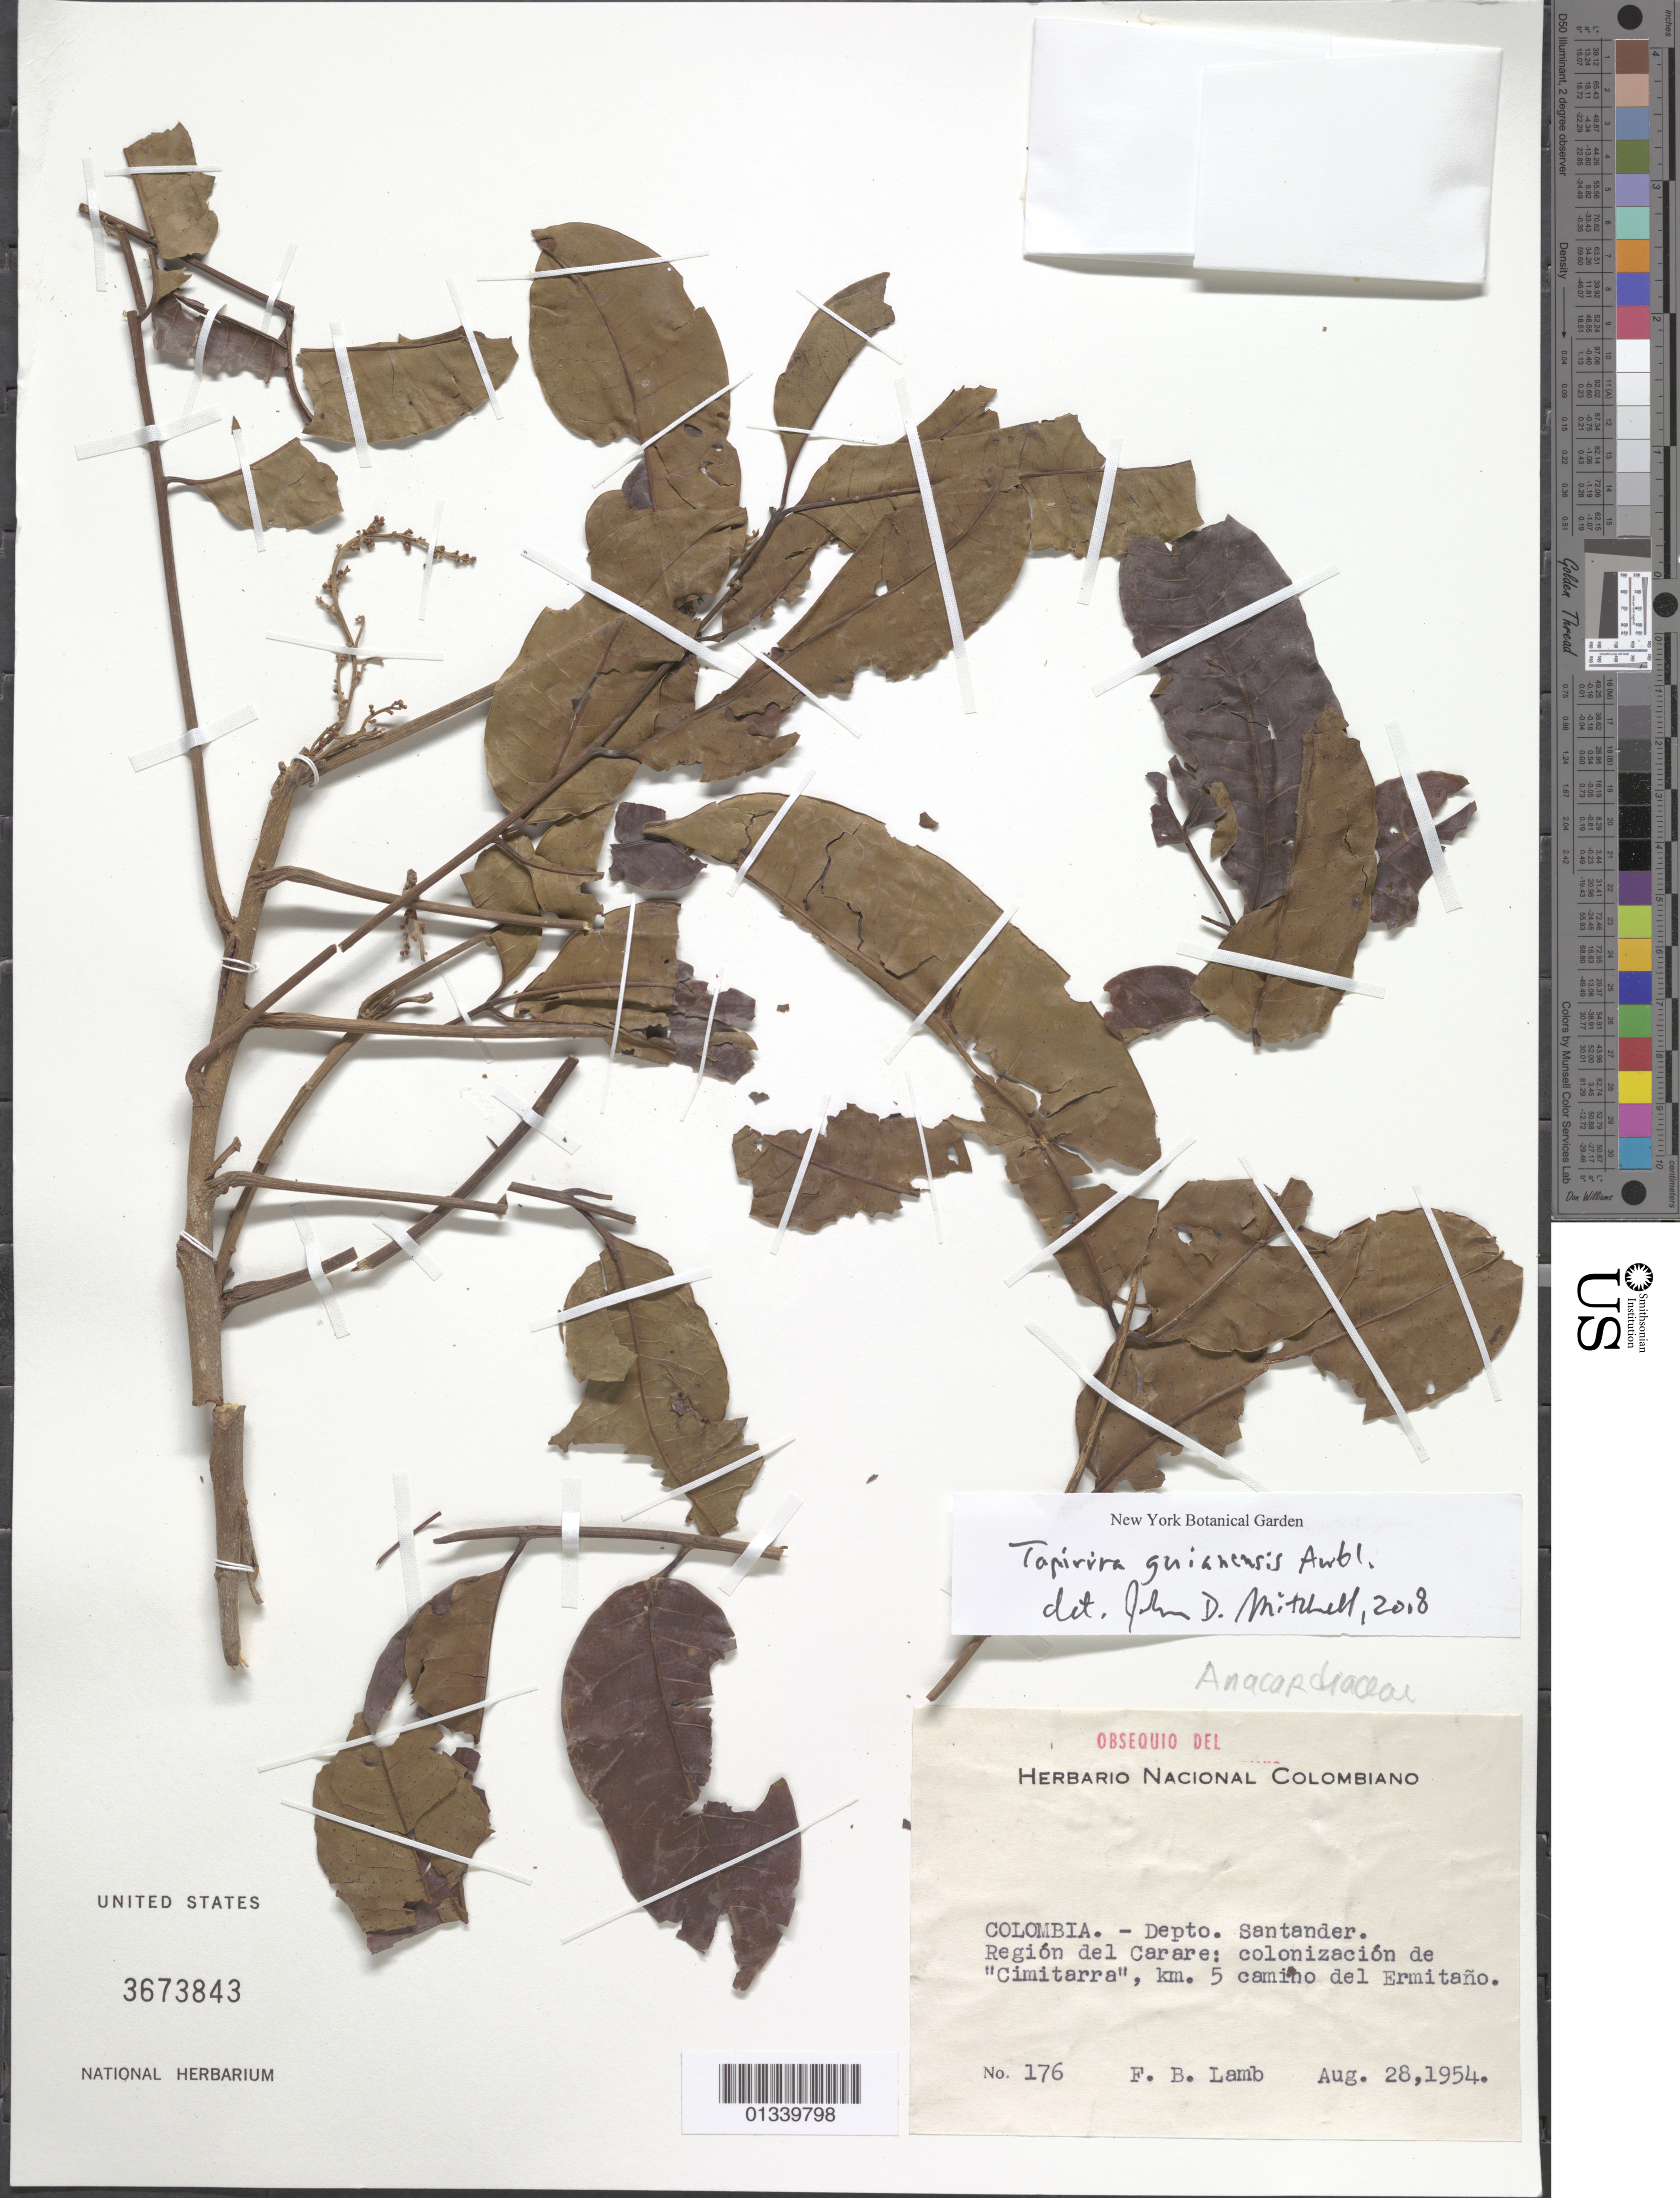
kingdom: Plantae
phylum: Tracheophyta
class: Magnoliopsida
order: Sapindales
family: Anacardiaceae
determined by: Acevedo-Rodríguez, P., (BOT), Smithsonian Institution - National Museum of Natural History (UNITED STATES)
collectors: F. B. Lamb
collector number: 176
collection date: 1954-08-28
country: Colombia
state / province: Santander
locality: Region del Carare: colonizacion de "Cimitarra", km. 5 camino del Ermitano.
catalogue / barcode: US 3673843